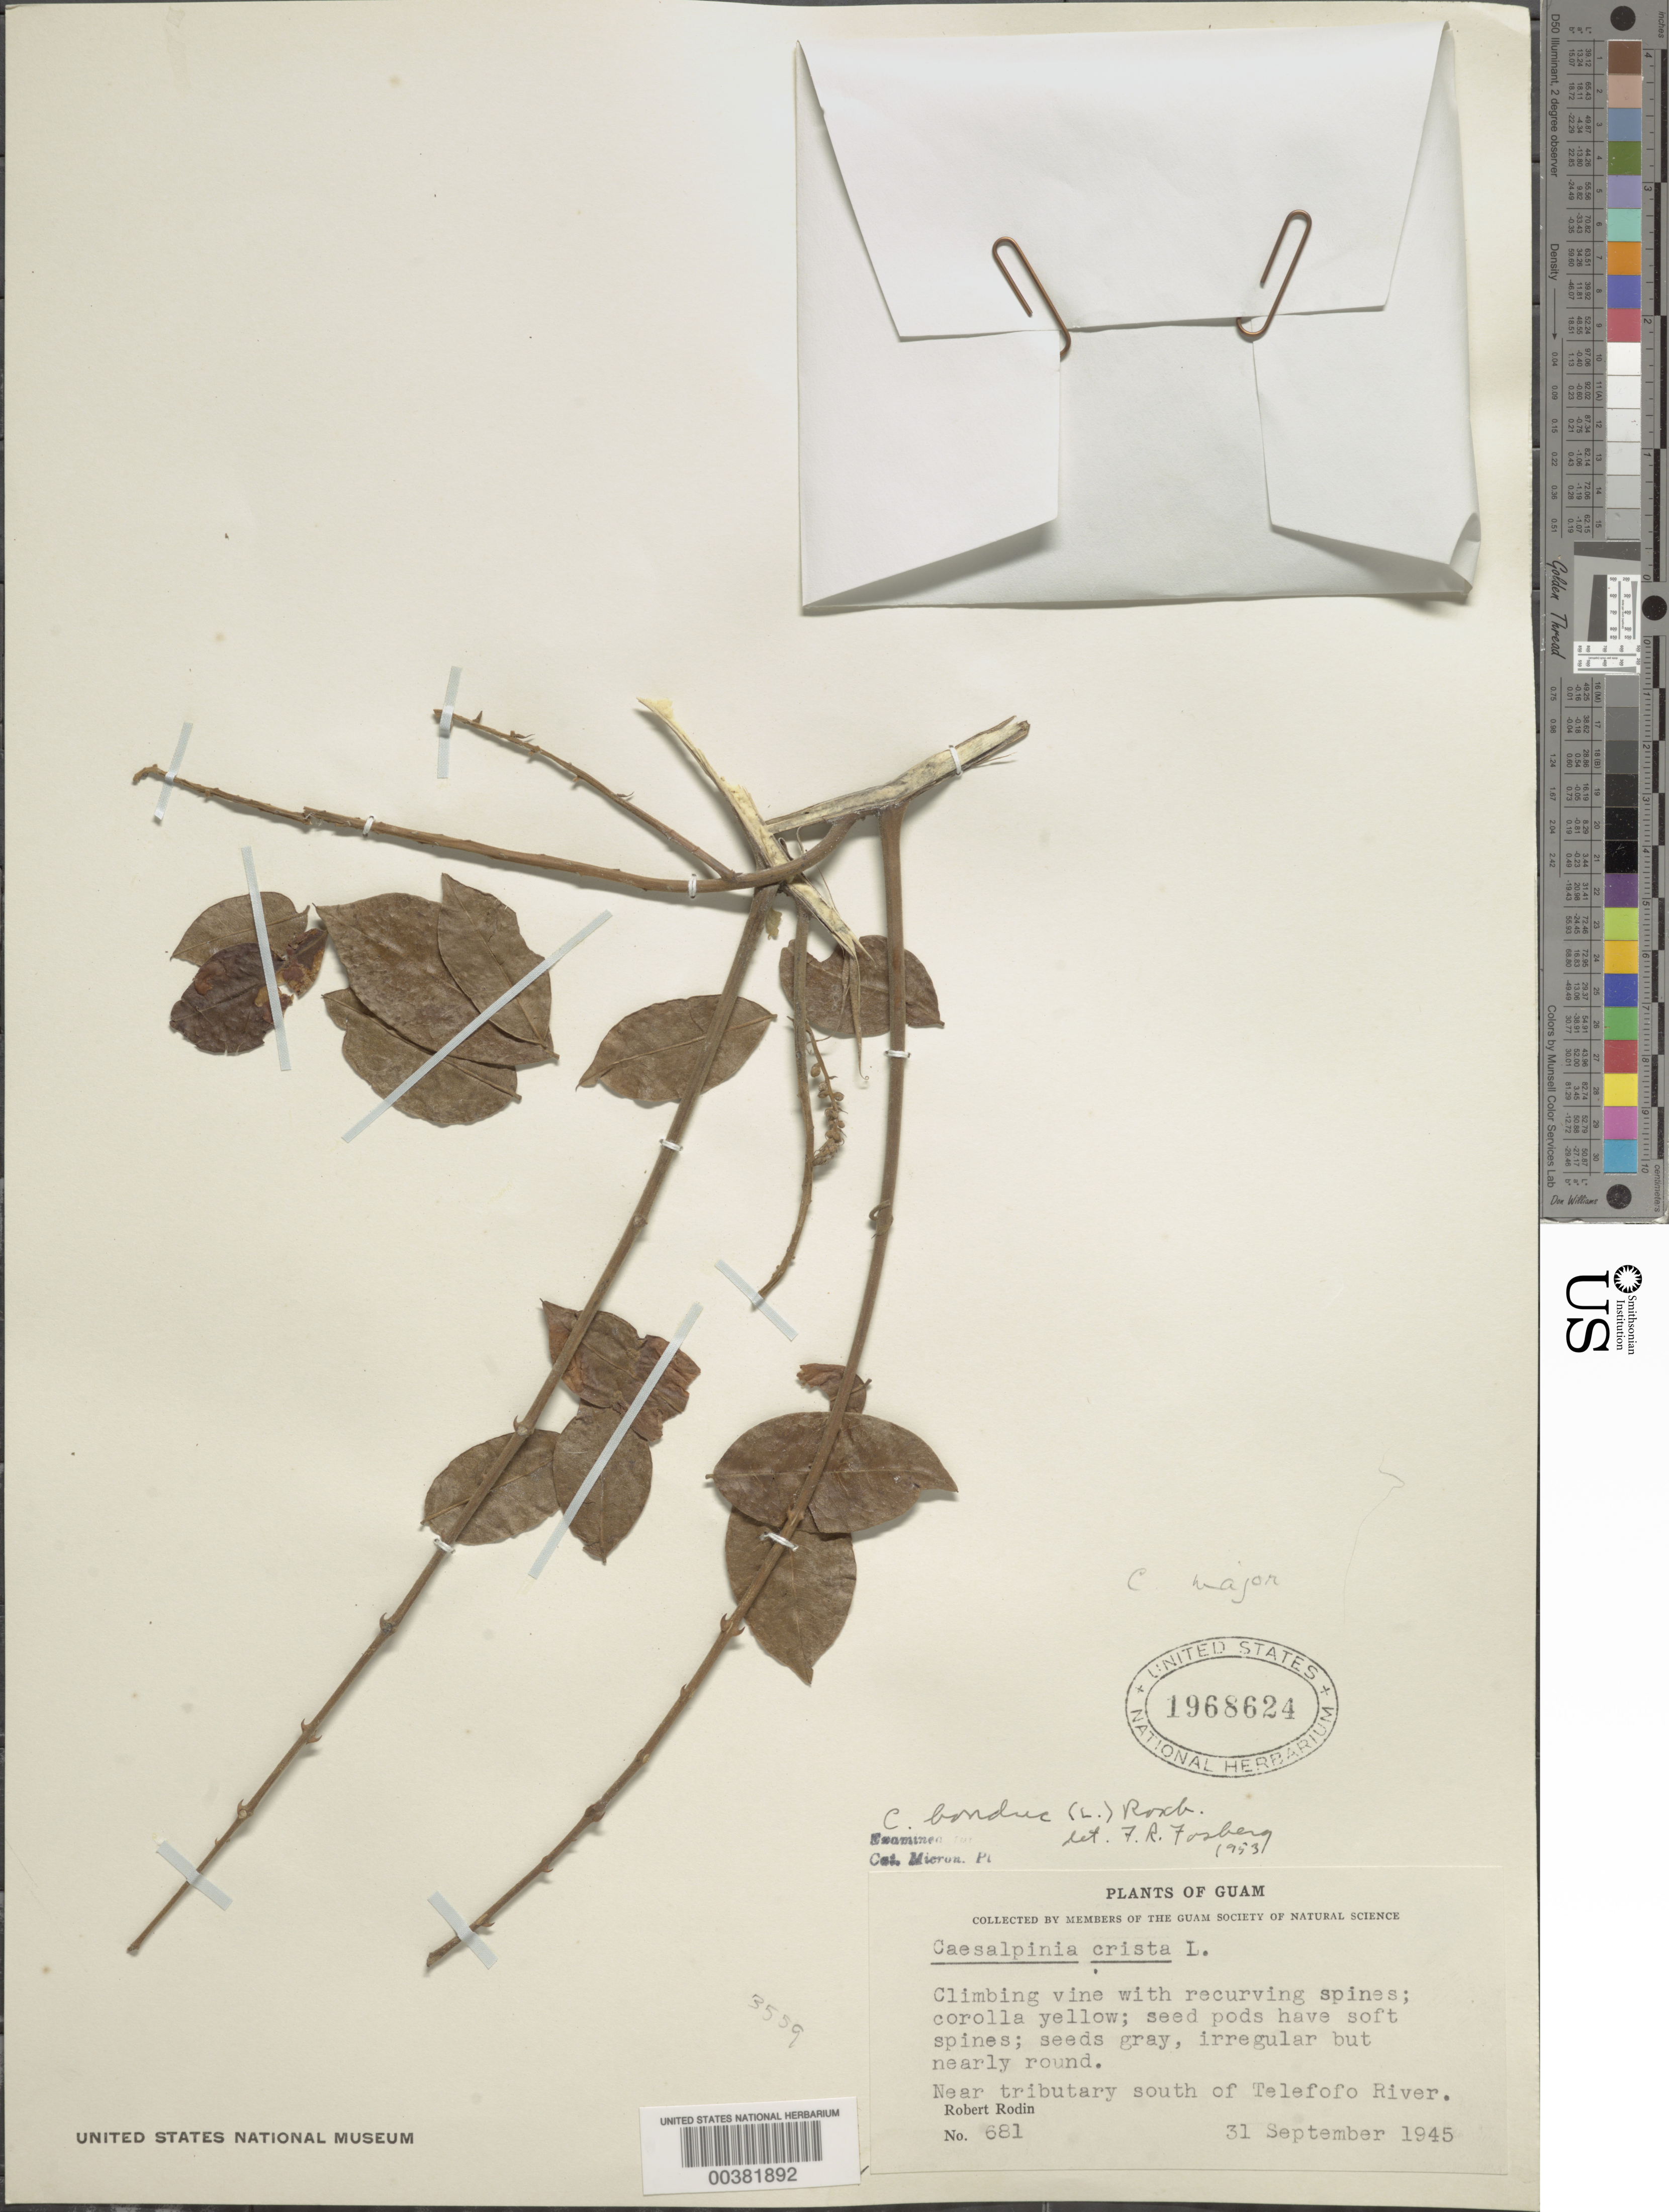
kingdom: Plantae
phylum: Tracheophyta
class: Magnoliopsida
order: Fabales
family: Fabaceae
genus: Guilandina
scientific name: Guilandina major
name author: (Medik.) Small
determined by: Wagner, W. L., (BOT), Smithsonian Institution - National Museum of Natural History (UNITED STATES)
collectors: R. J. Rodin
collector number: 681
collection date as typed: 30 Sep 1945 or 01 Oct 1945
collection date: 1945-09-30 or 1945-10-01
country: Guam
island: Guam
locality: Near tributary s of telefofo rivereau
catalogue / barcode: US 1968624